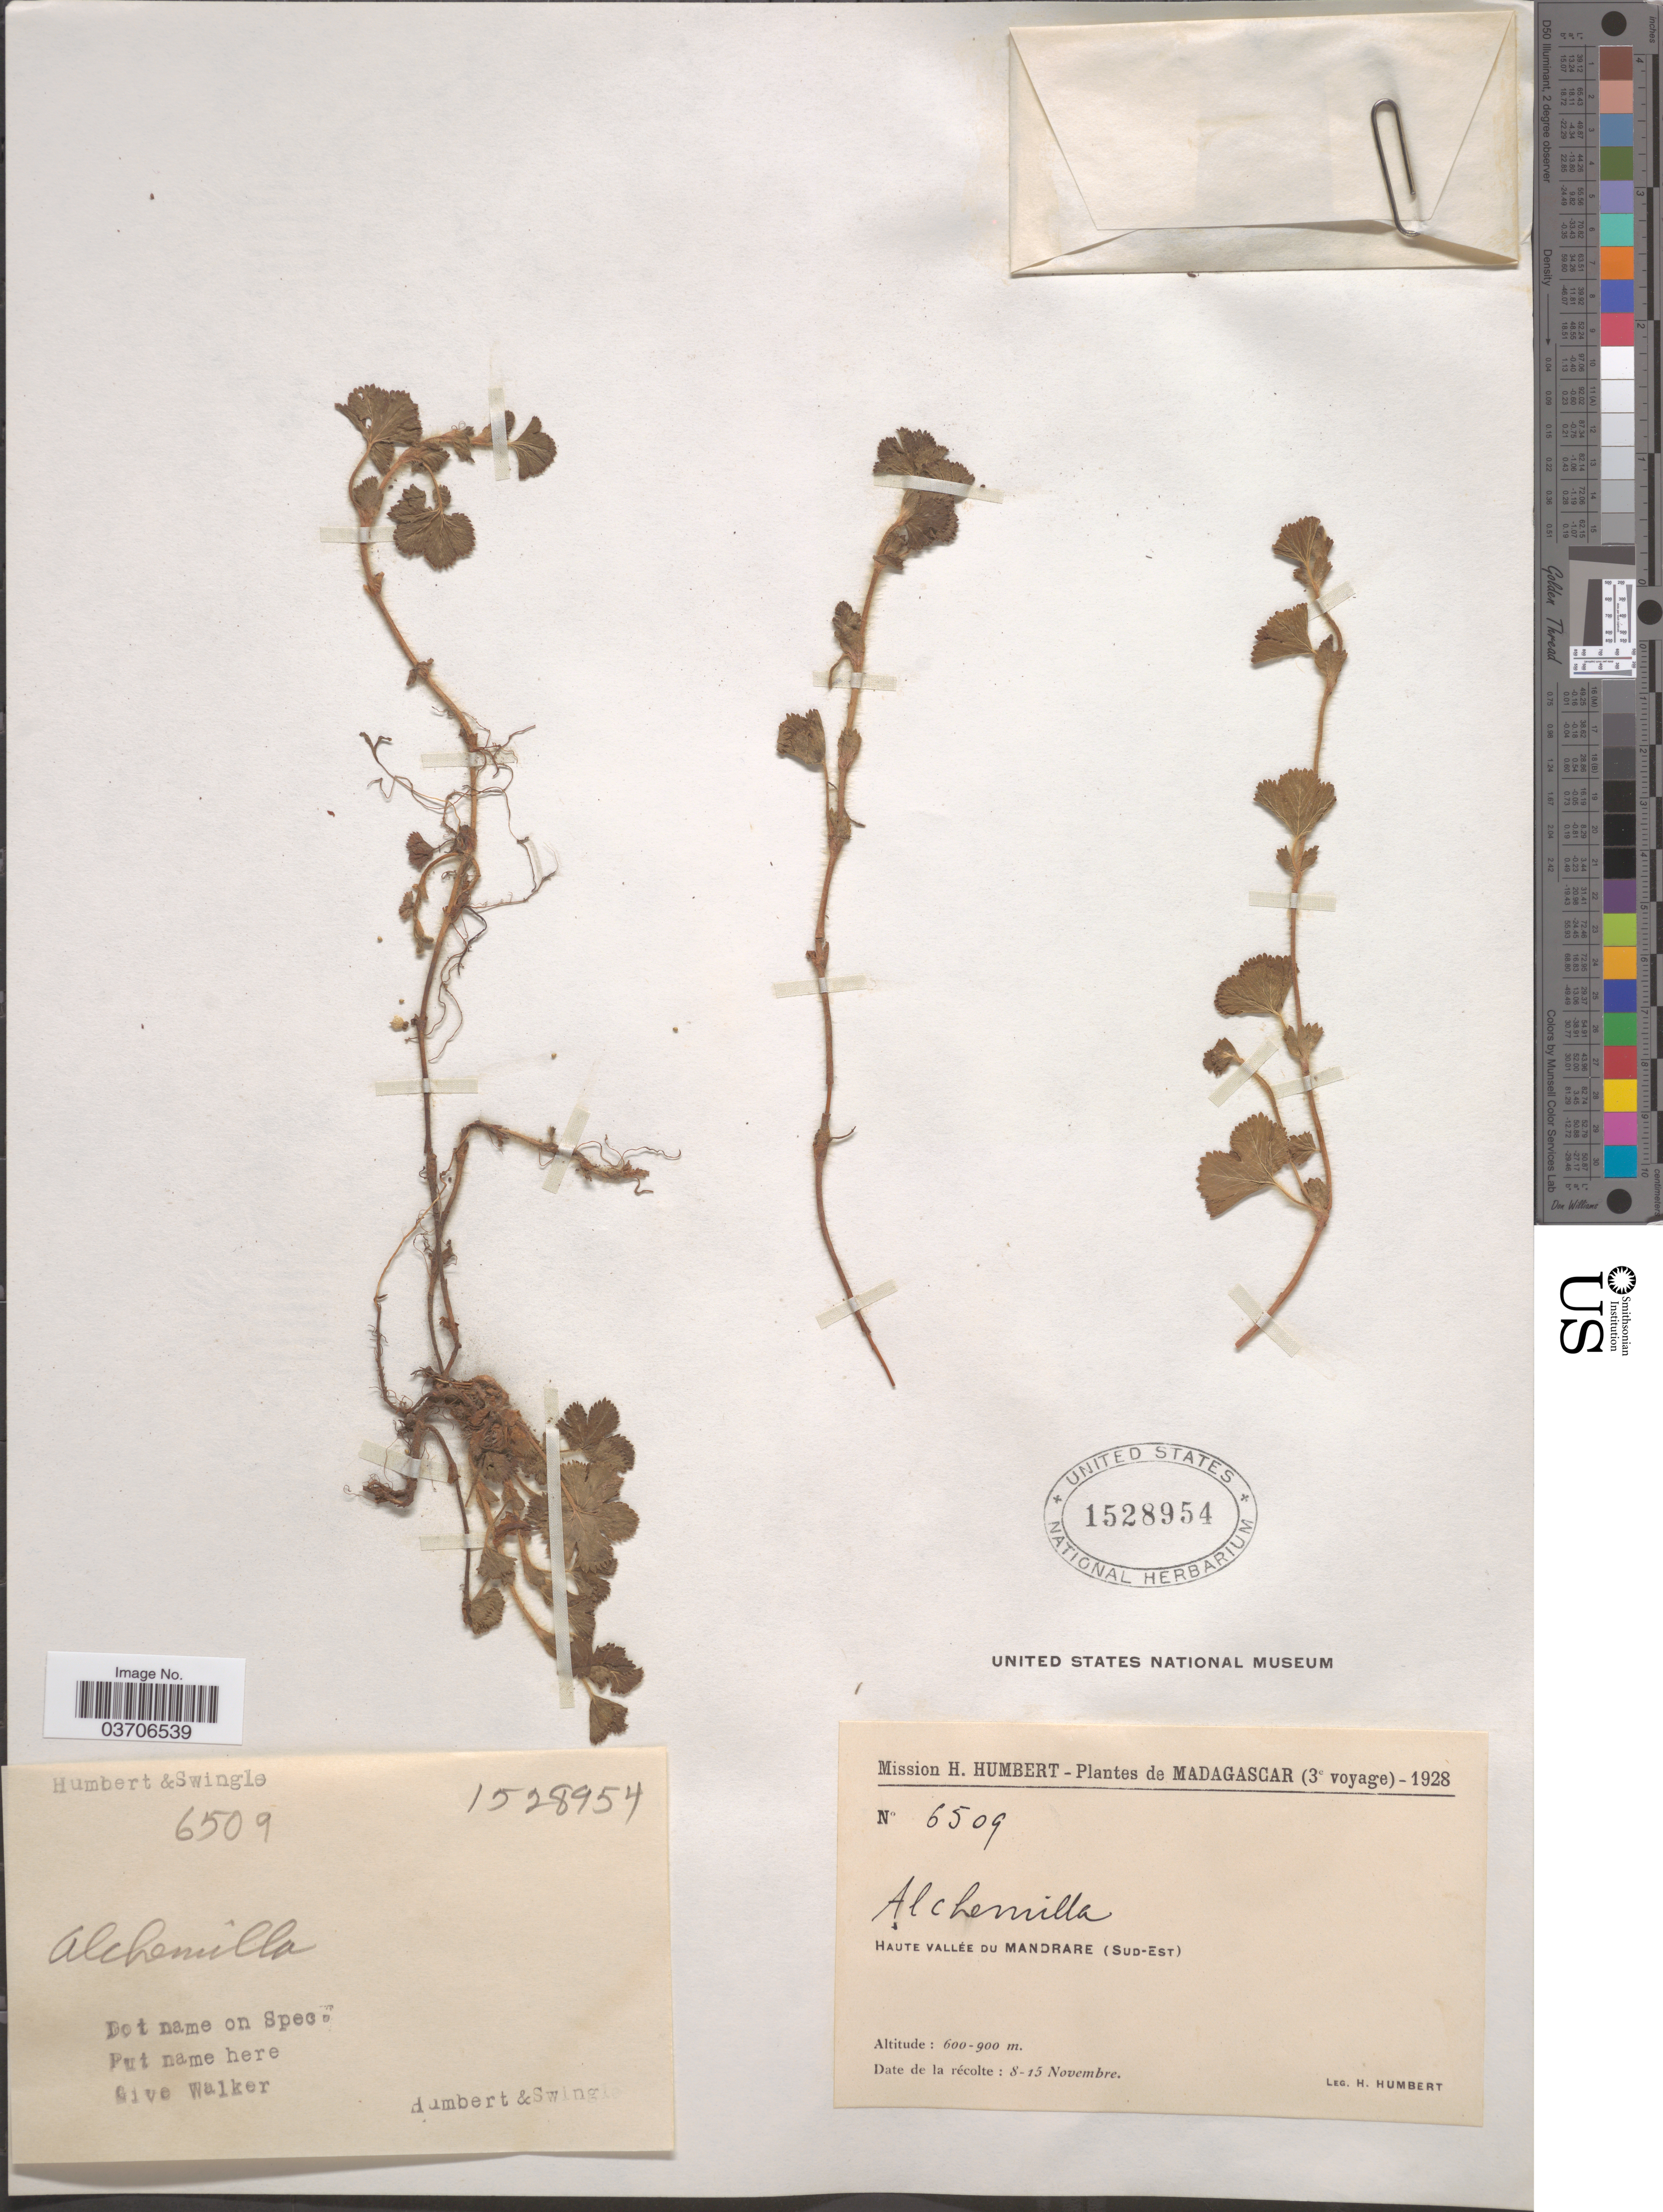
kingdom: Plantae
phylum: Tracheophyta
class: Magnoliopsida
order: Rosales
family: Rosaceae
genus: Alchemilla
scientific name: Alchemilla sp.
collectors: H. Humbert & -. Swingle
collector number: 6509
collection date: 1928-11-08/1928-11-15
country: Madagascar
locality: Haute vallée du Mandrare (Sud-Est).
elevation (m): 600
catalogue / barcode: US 1528954